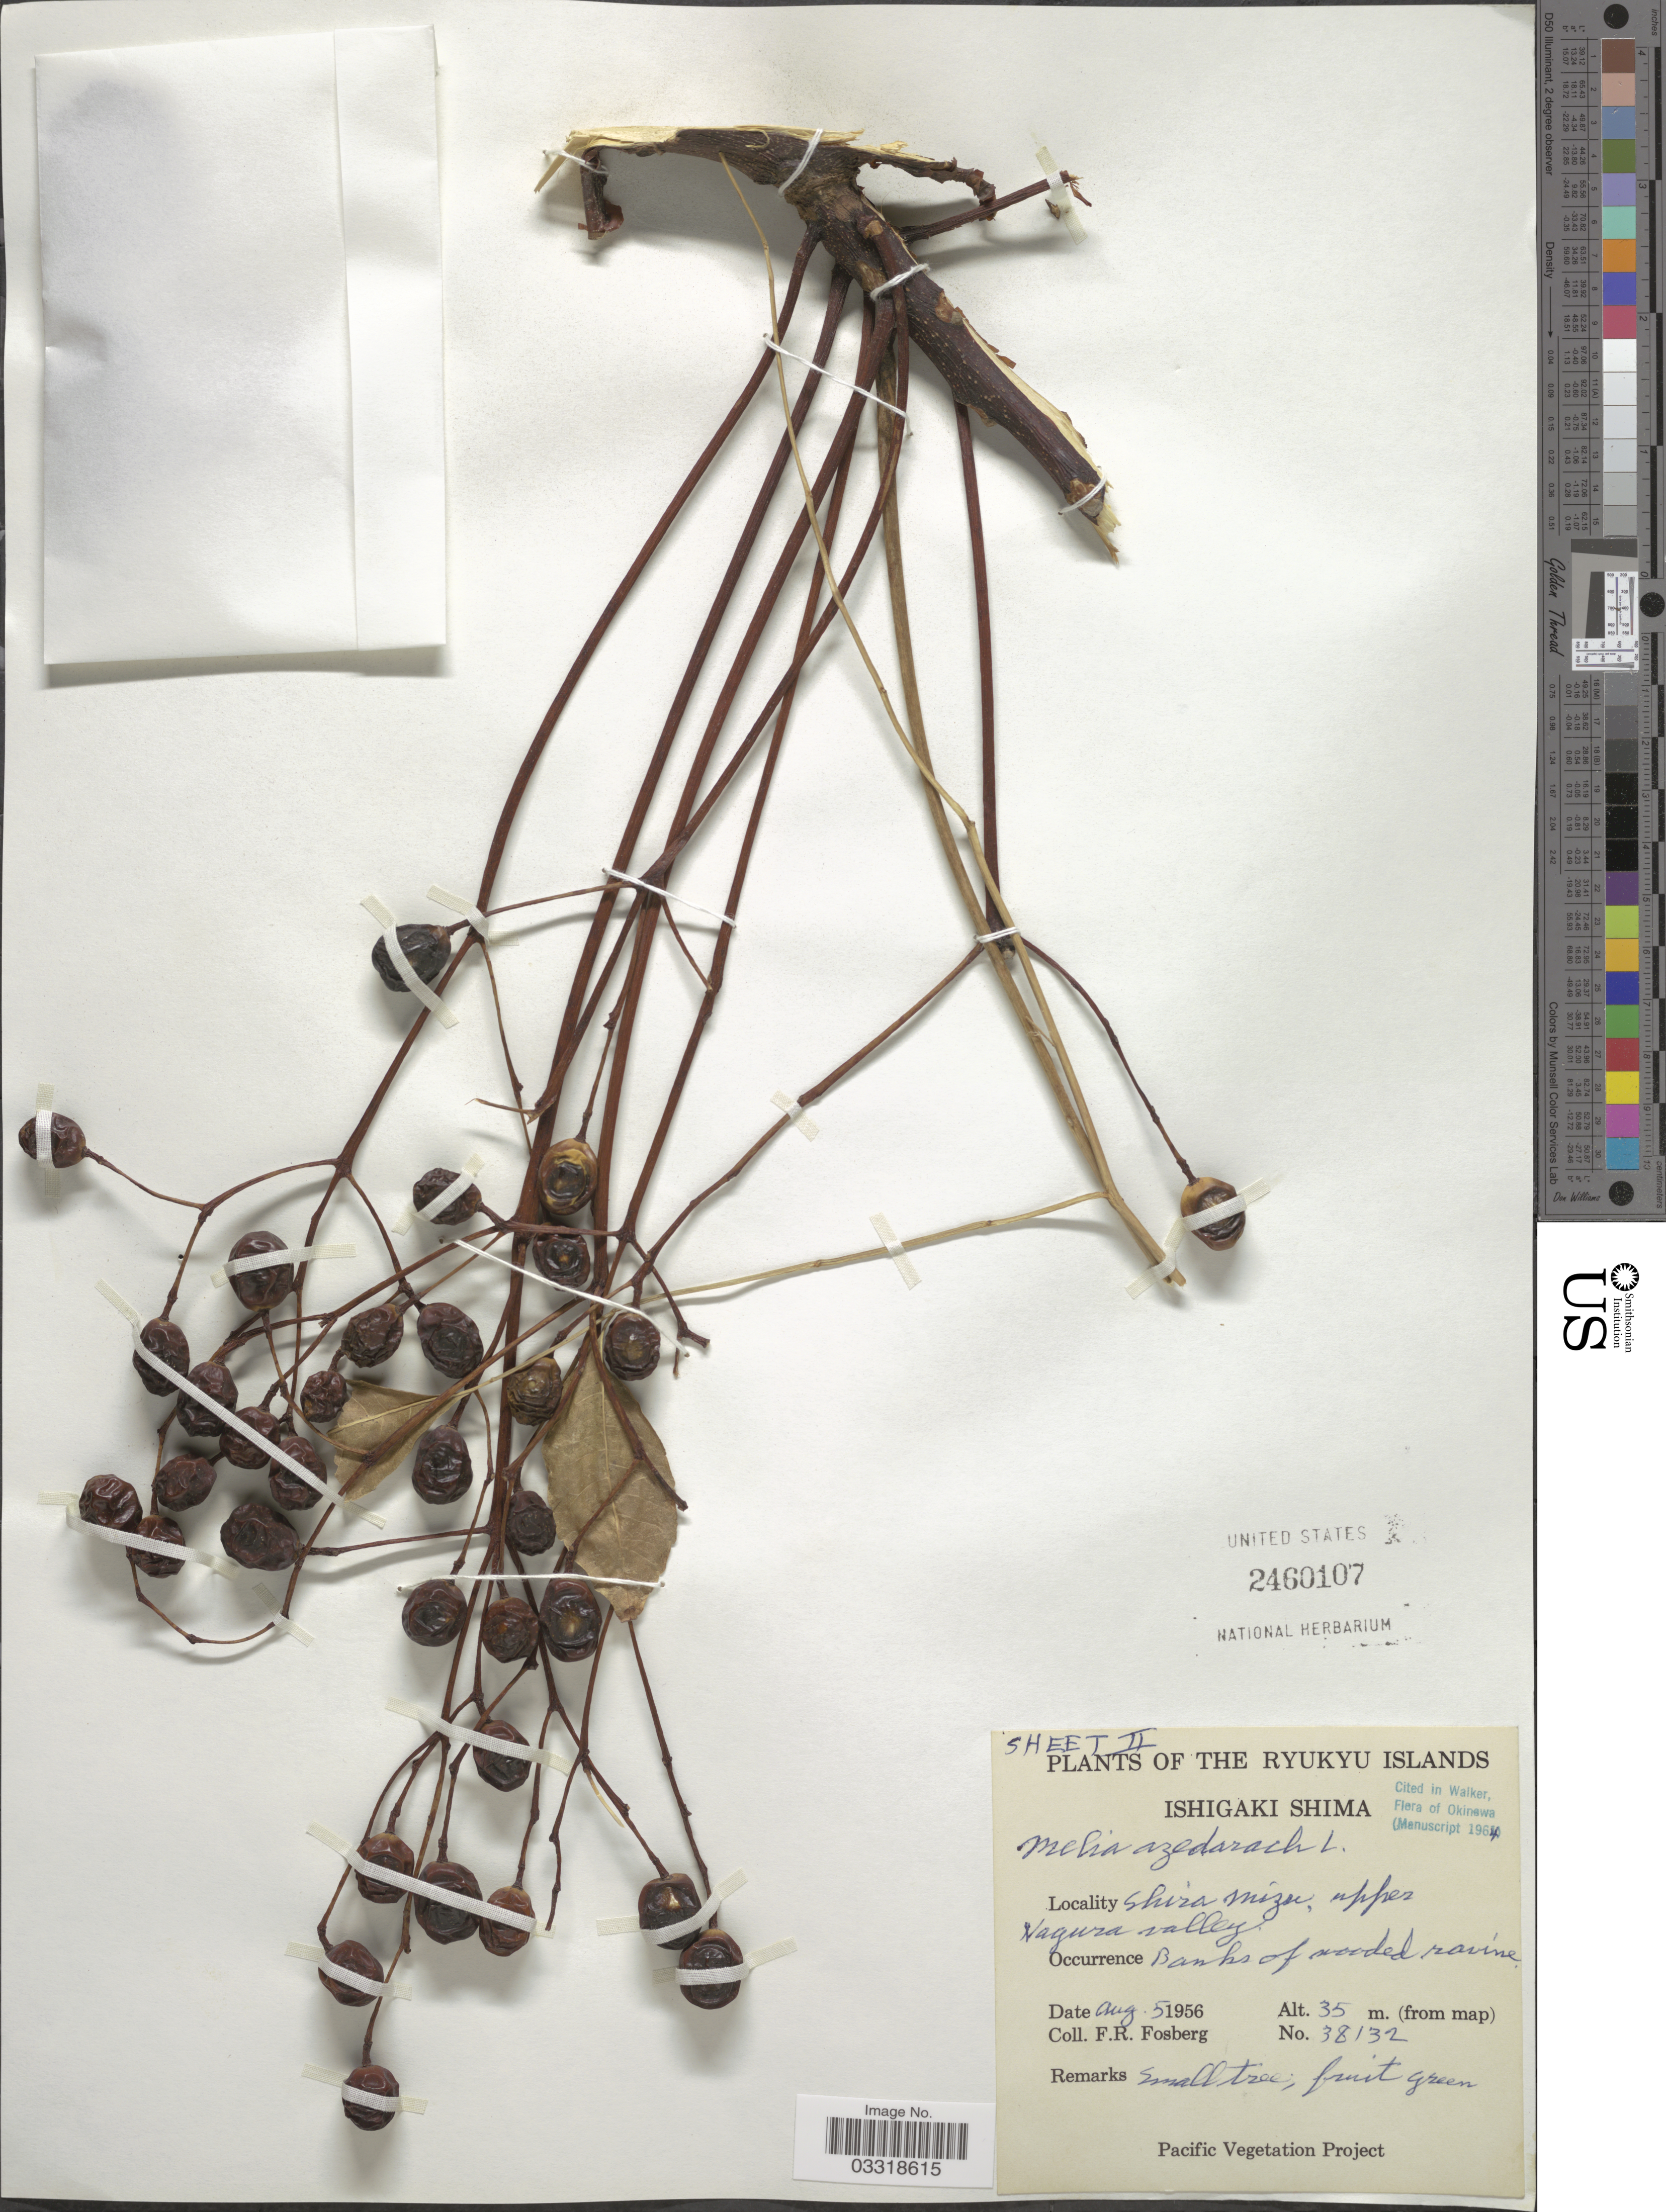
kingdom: Plantae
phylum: Tracheophyta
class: Magnoliopsida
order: Sapindales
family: Meliaceae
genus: Melia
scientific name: Melia azedarach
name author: L.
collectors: F. R. Fosberg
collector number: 38132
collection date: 1956-08-05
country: Japan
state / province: Okinawa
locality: The Ryukyu Islands. Ishigaki Shima. Shira mizu, upper Nagura valley.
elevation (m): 35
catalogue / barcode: US 2460107